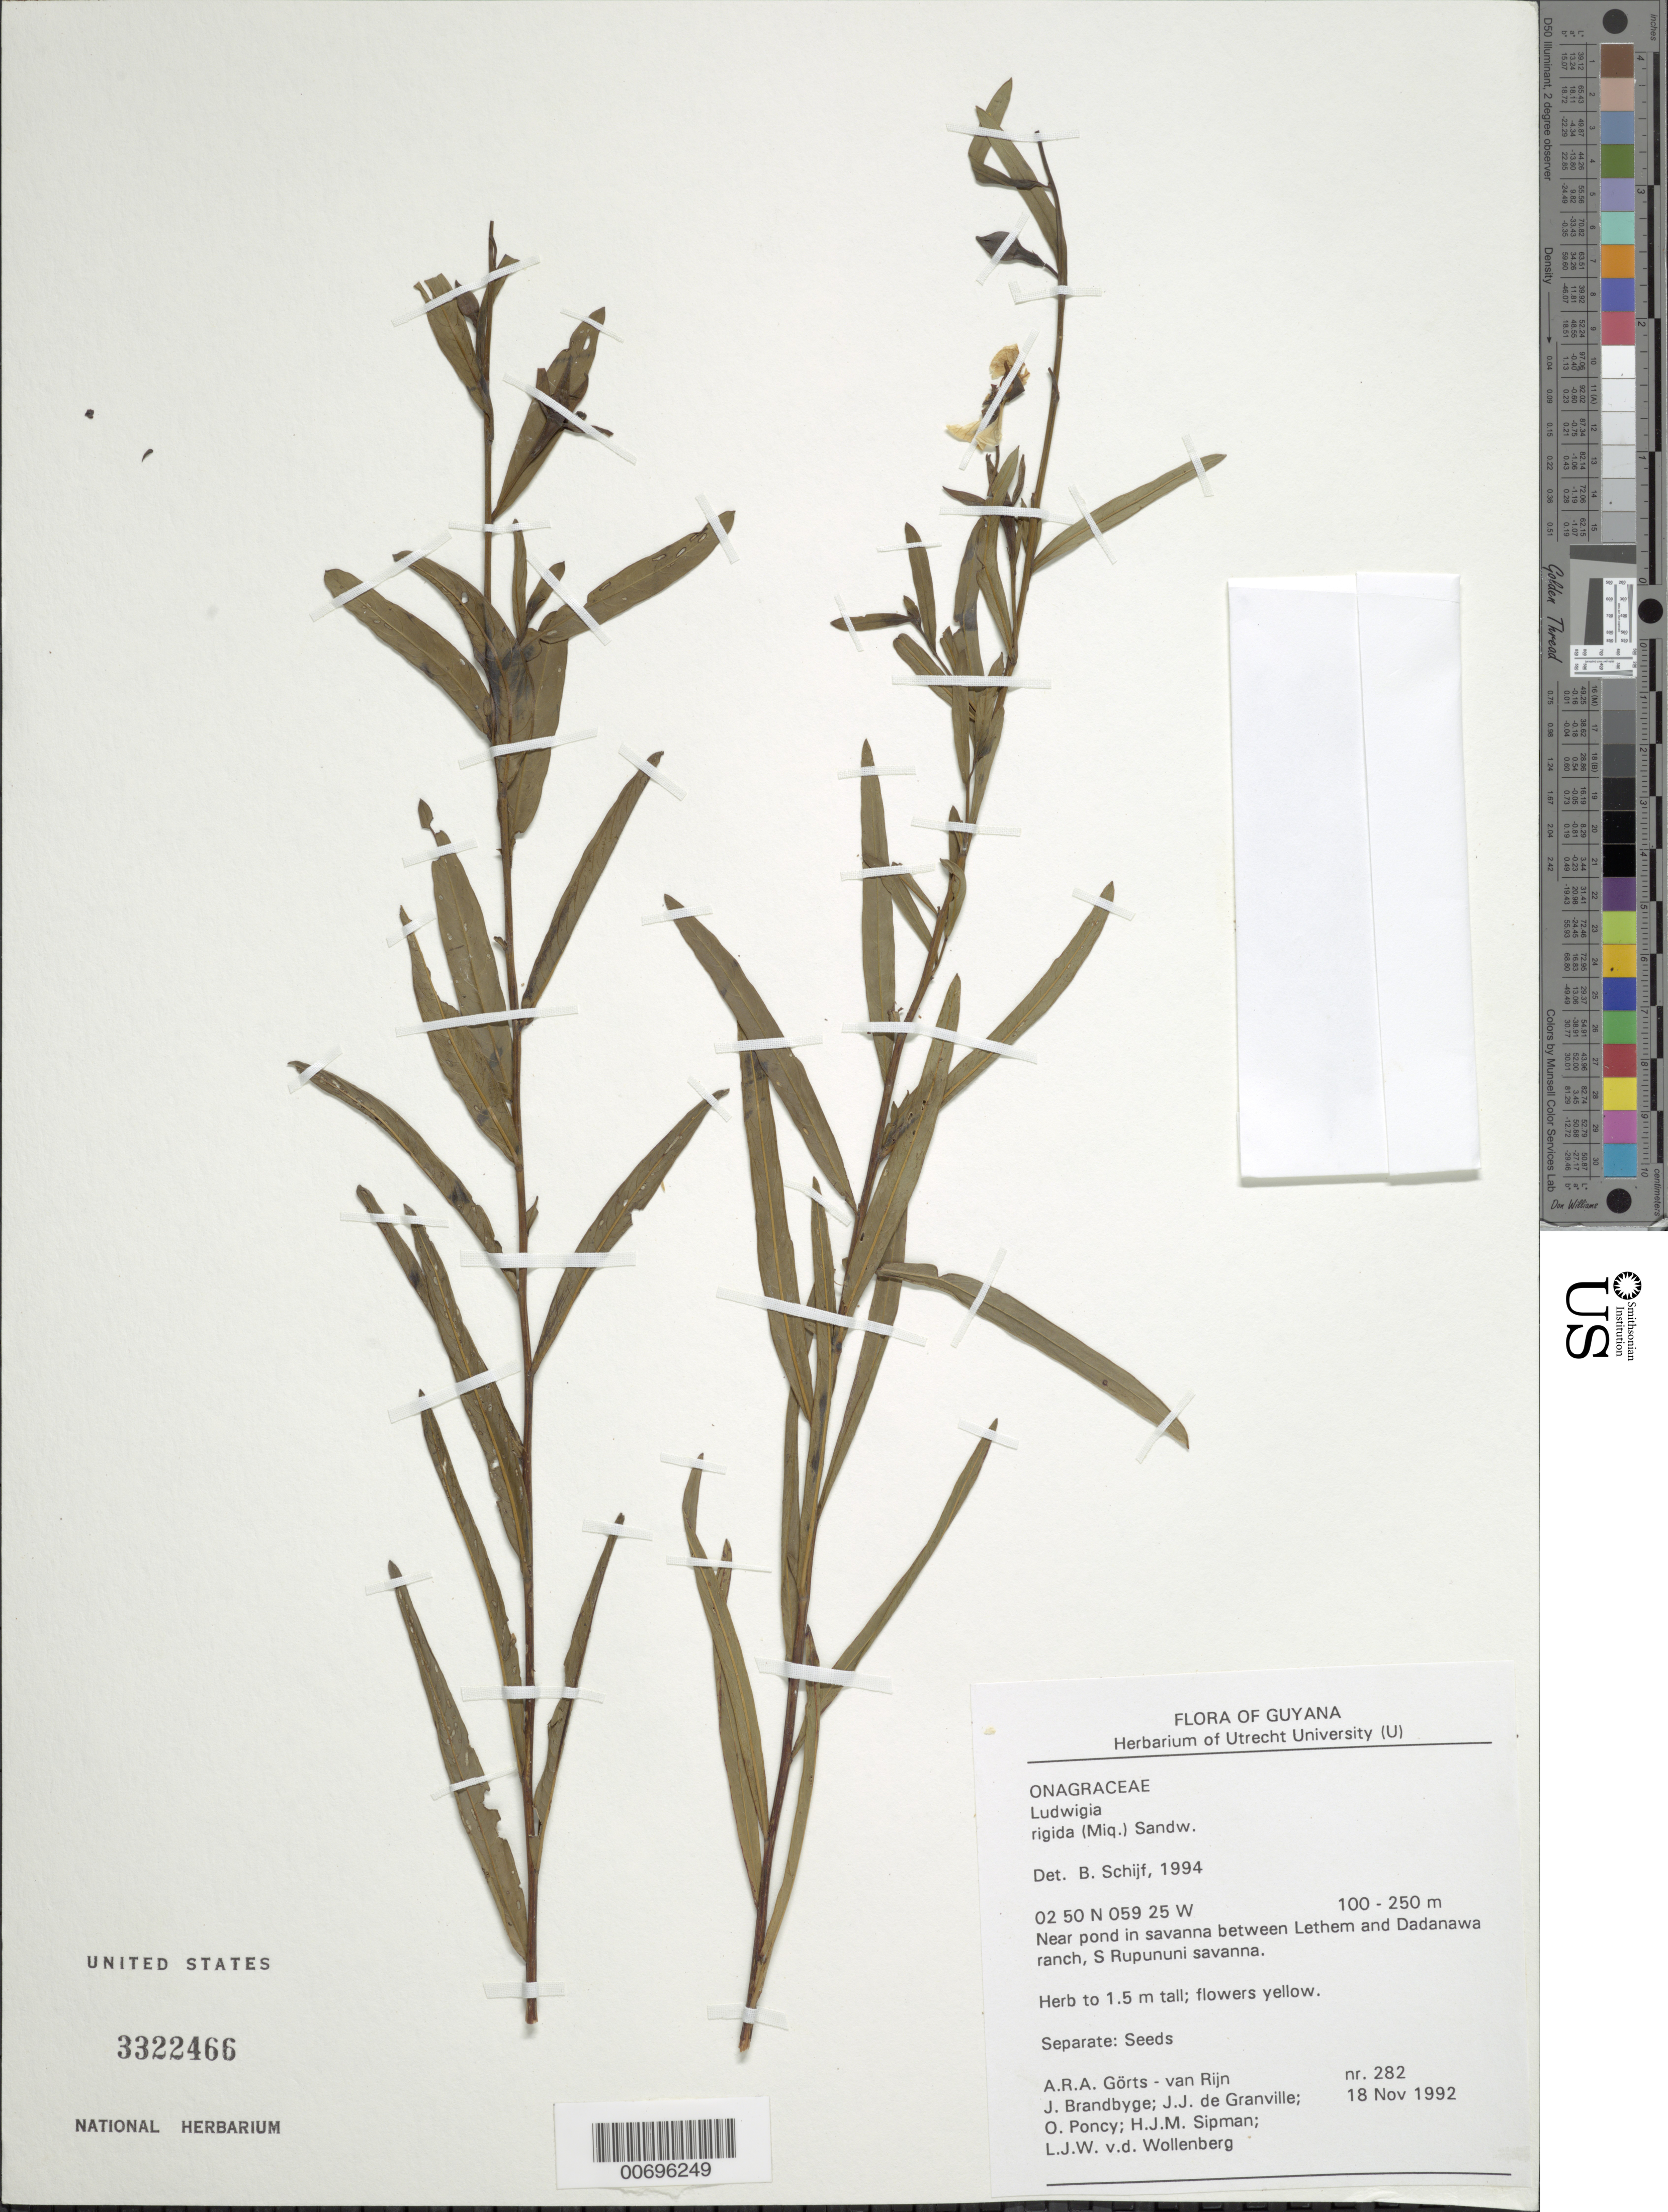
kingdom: Plantae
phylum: Tracheophyta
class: Magnoliopsida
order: Myrtales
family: Onagraceae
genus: Ludwigia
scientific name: Ludwigia rigida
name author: (Miq.) Sandwith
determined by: Schijf, B.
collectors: A. .R. A. Görts-van Rijn, J. Brandbyge, J.-J. de Granville, O. Poncy, H. J. M. Sipman & L. van der Wollenberg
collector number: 282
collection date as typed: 18-Nov-92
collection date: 1992-11-18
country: Guyana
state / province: U. Takutu-U. Essequibo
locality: Lethem and Dadanawa Ranch, between, S. Rupununi Savanna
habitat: Savanna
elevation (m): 100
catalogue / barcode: US 3322466